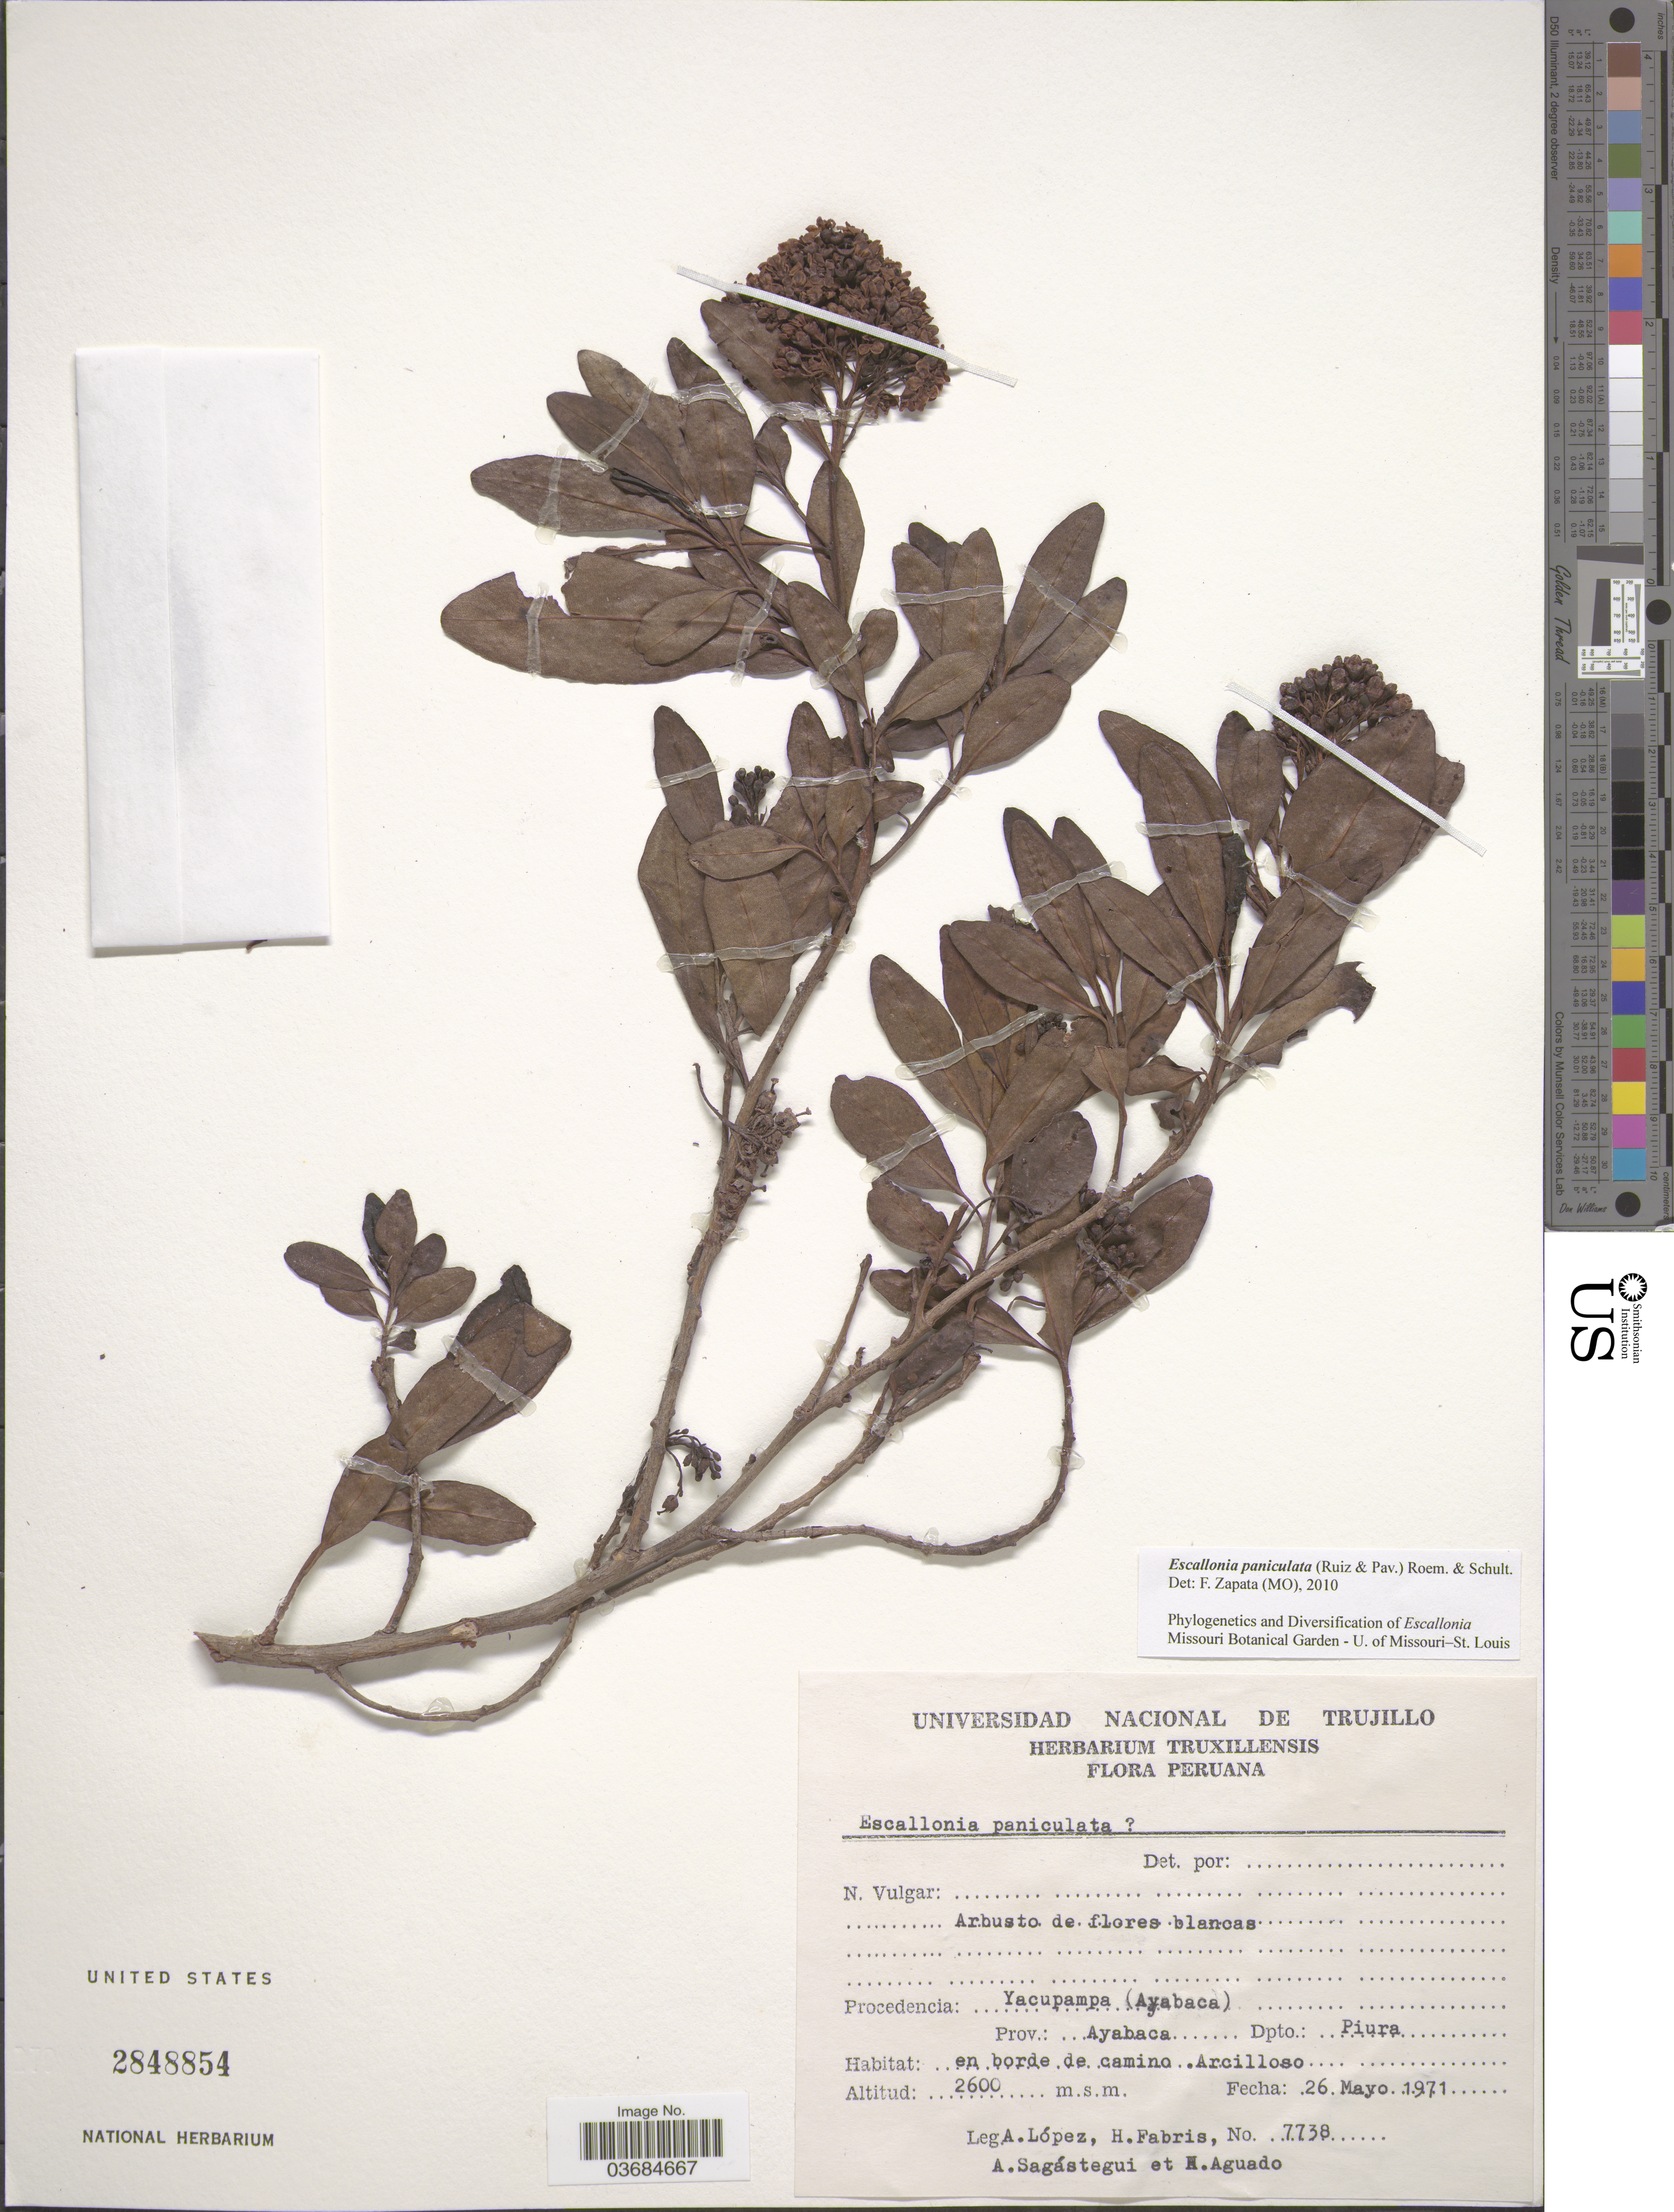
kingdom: Plantae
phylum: Tracheophyta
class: Magnoliopsida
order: Escalloniales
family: Escalloniaceae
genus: Escallonia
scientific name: Escallonia paniculata var. paniculata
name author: (Ruiz & Pav.) Roem. & Schult.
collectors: A. López, H. Fabris, A. Sagástegui A. & H. Aguado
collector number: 7738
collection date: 1971-05-26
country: Peru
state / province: Piura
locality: Procedencia Yacupampa (Ayabaca). Prov. Ayabaca. Dpto.: Piura.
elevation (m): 2600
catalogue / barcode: US 2848854